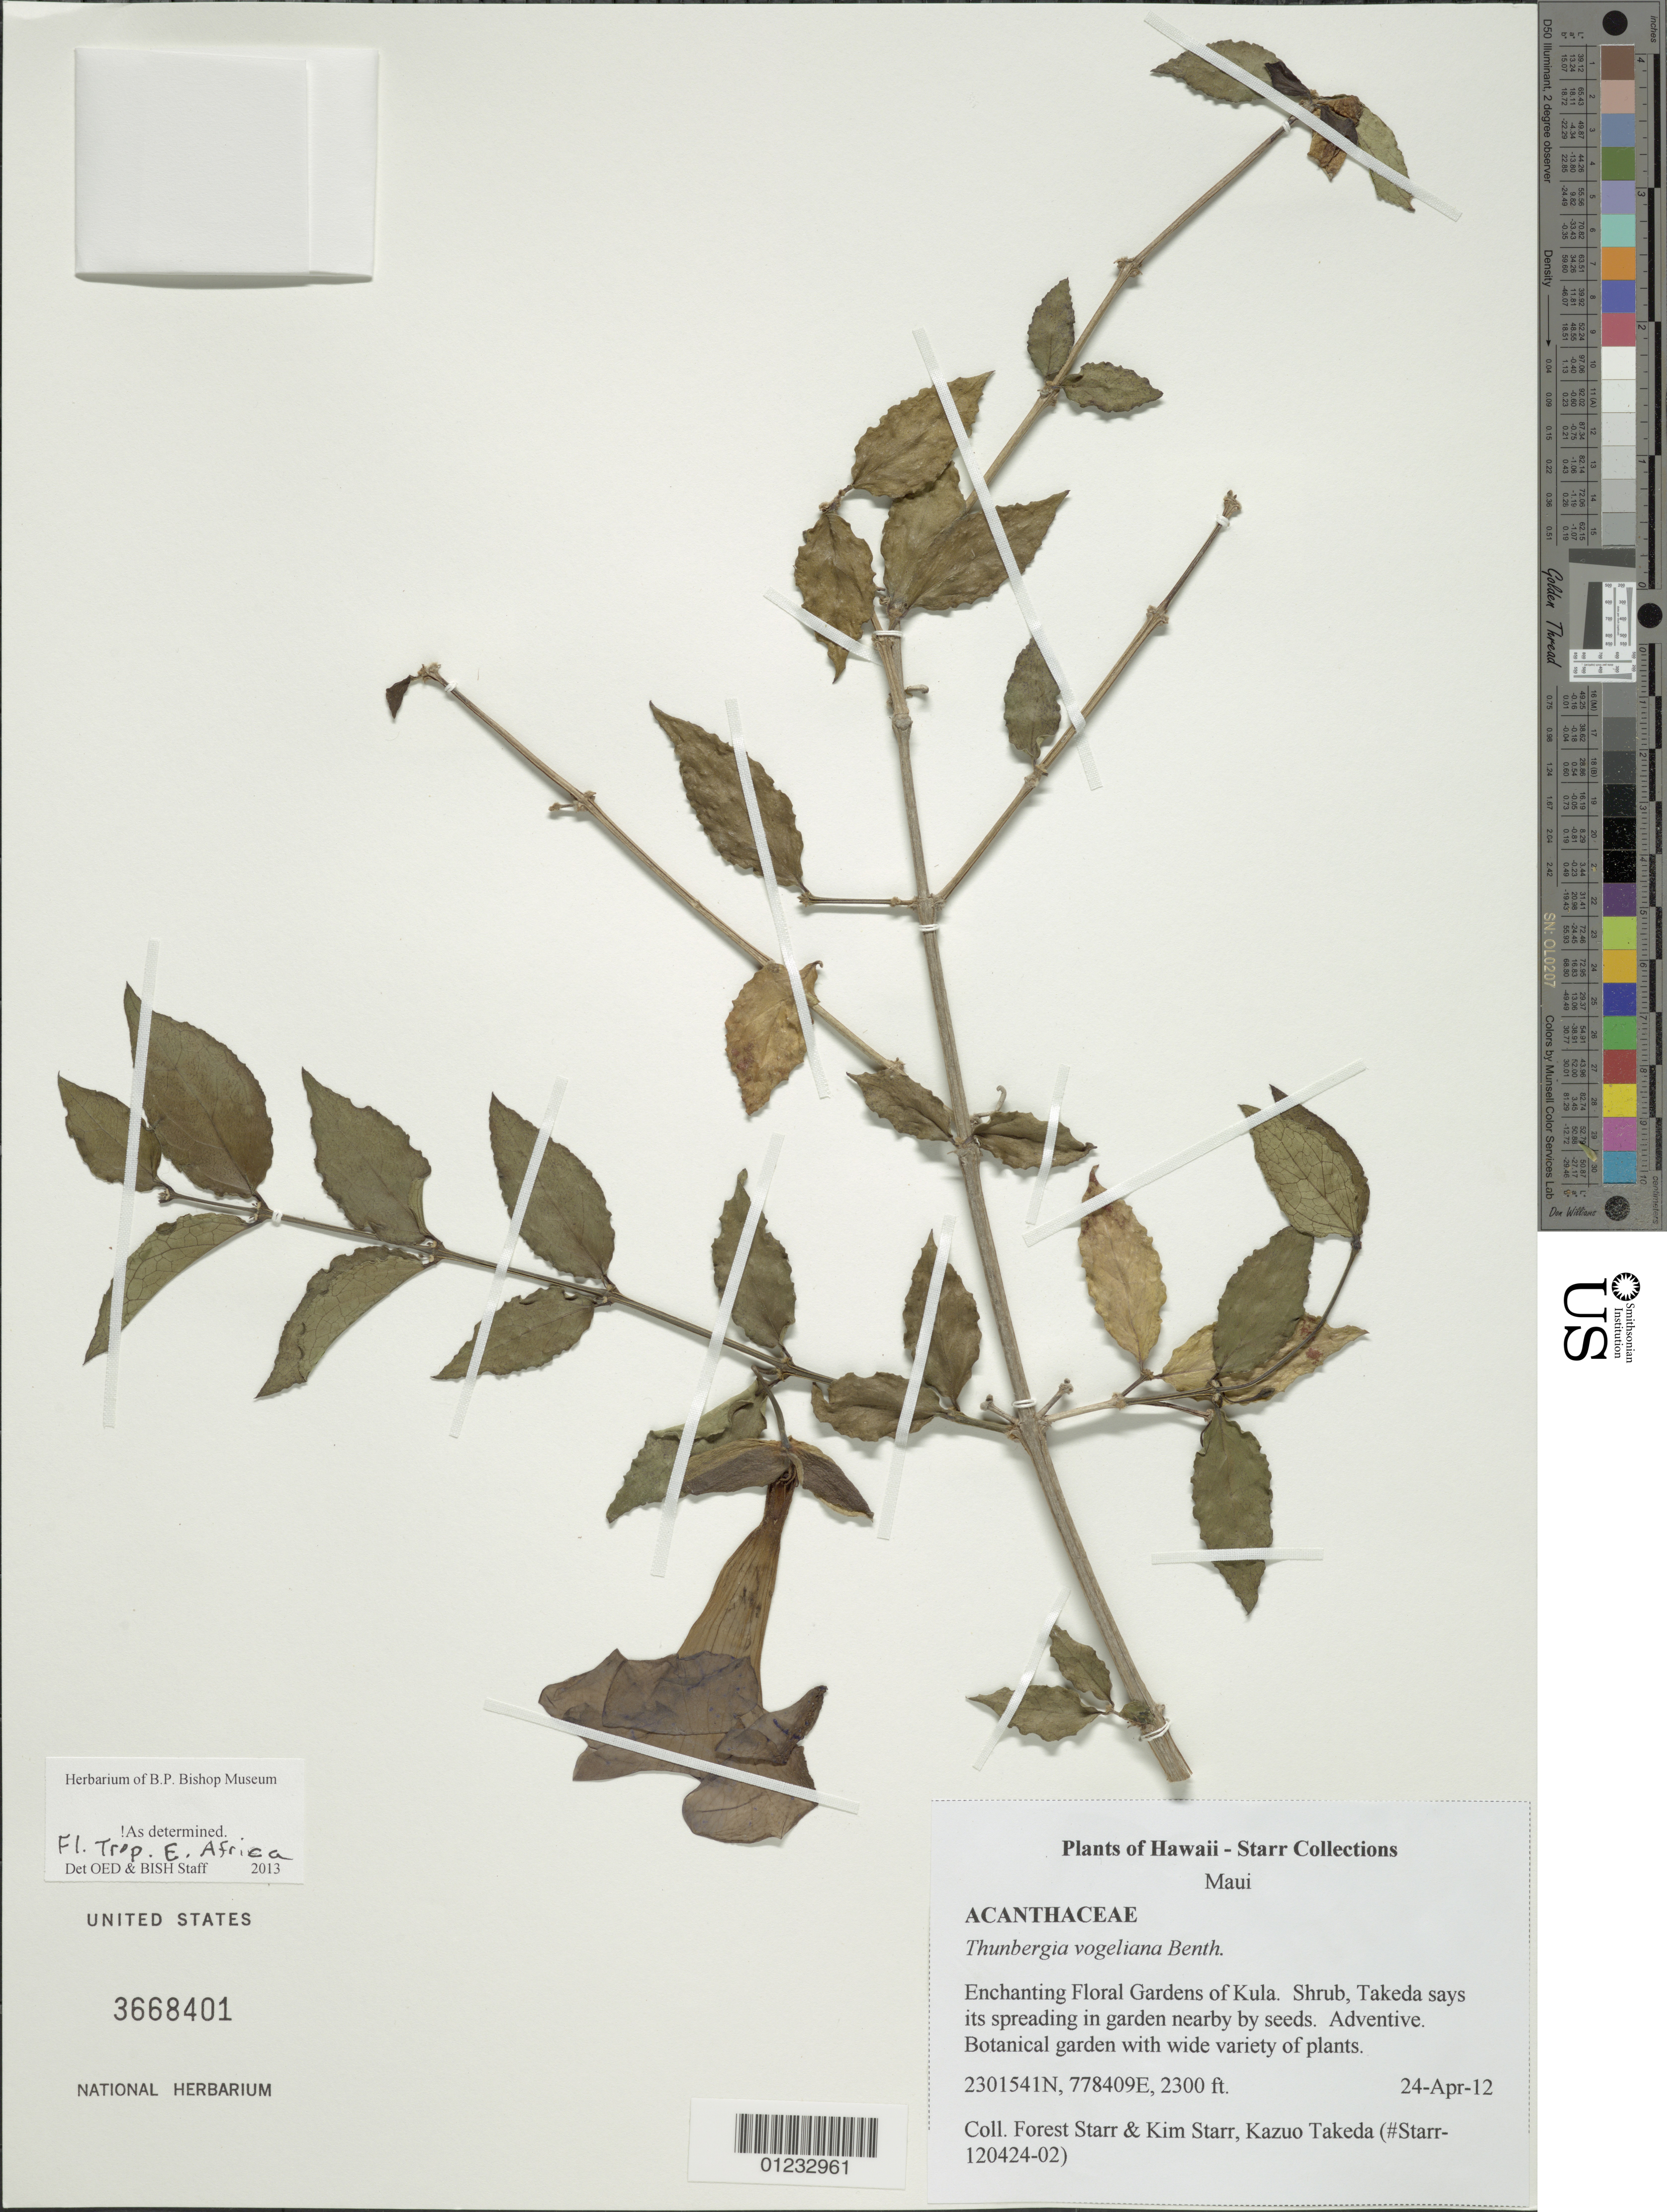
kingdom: Plantae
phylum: Tracheophyta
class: Magnoliopsida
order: Lamiales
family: Acanthaceae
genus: Thunbergia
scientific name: Thunbergia vogeliana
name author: Benth.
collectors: F. Starr & K. Starr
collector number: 120424-02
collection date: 2012-04-24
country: United States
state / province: Hawaii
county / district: Maui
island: Maui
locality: Enchanting Floral Gardens of Kula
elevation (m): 701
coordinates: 2301541 N, 778409 E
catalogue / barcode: US 3668401